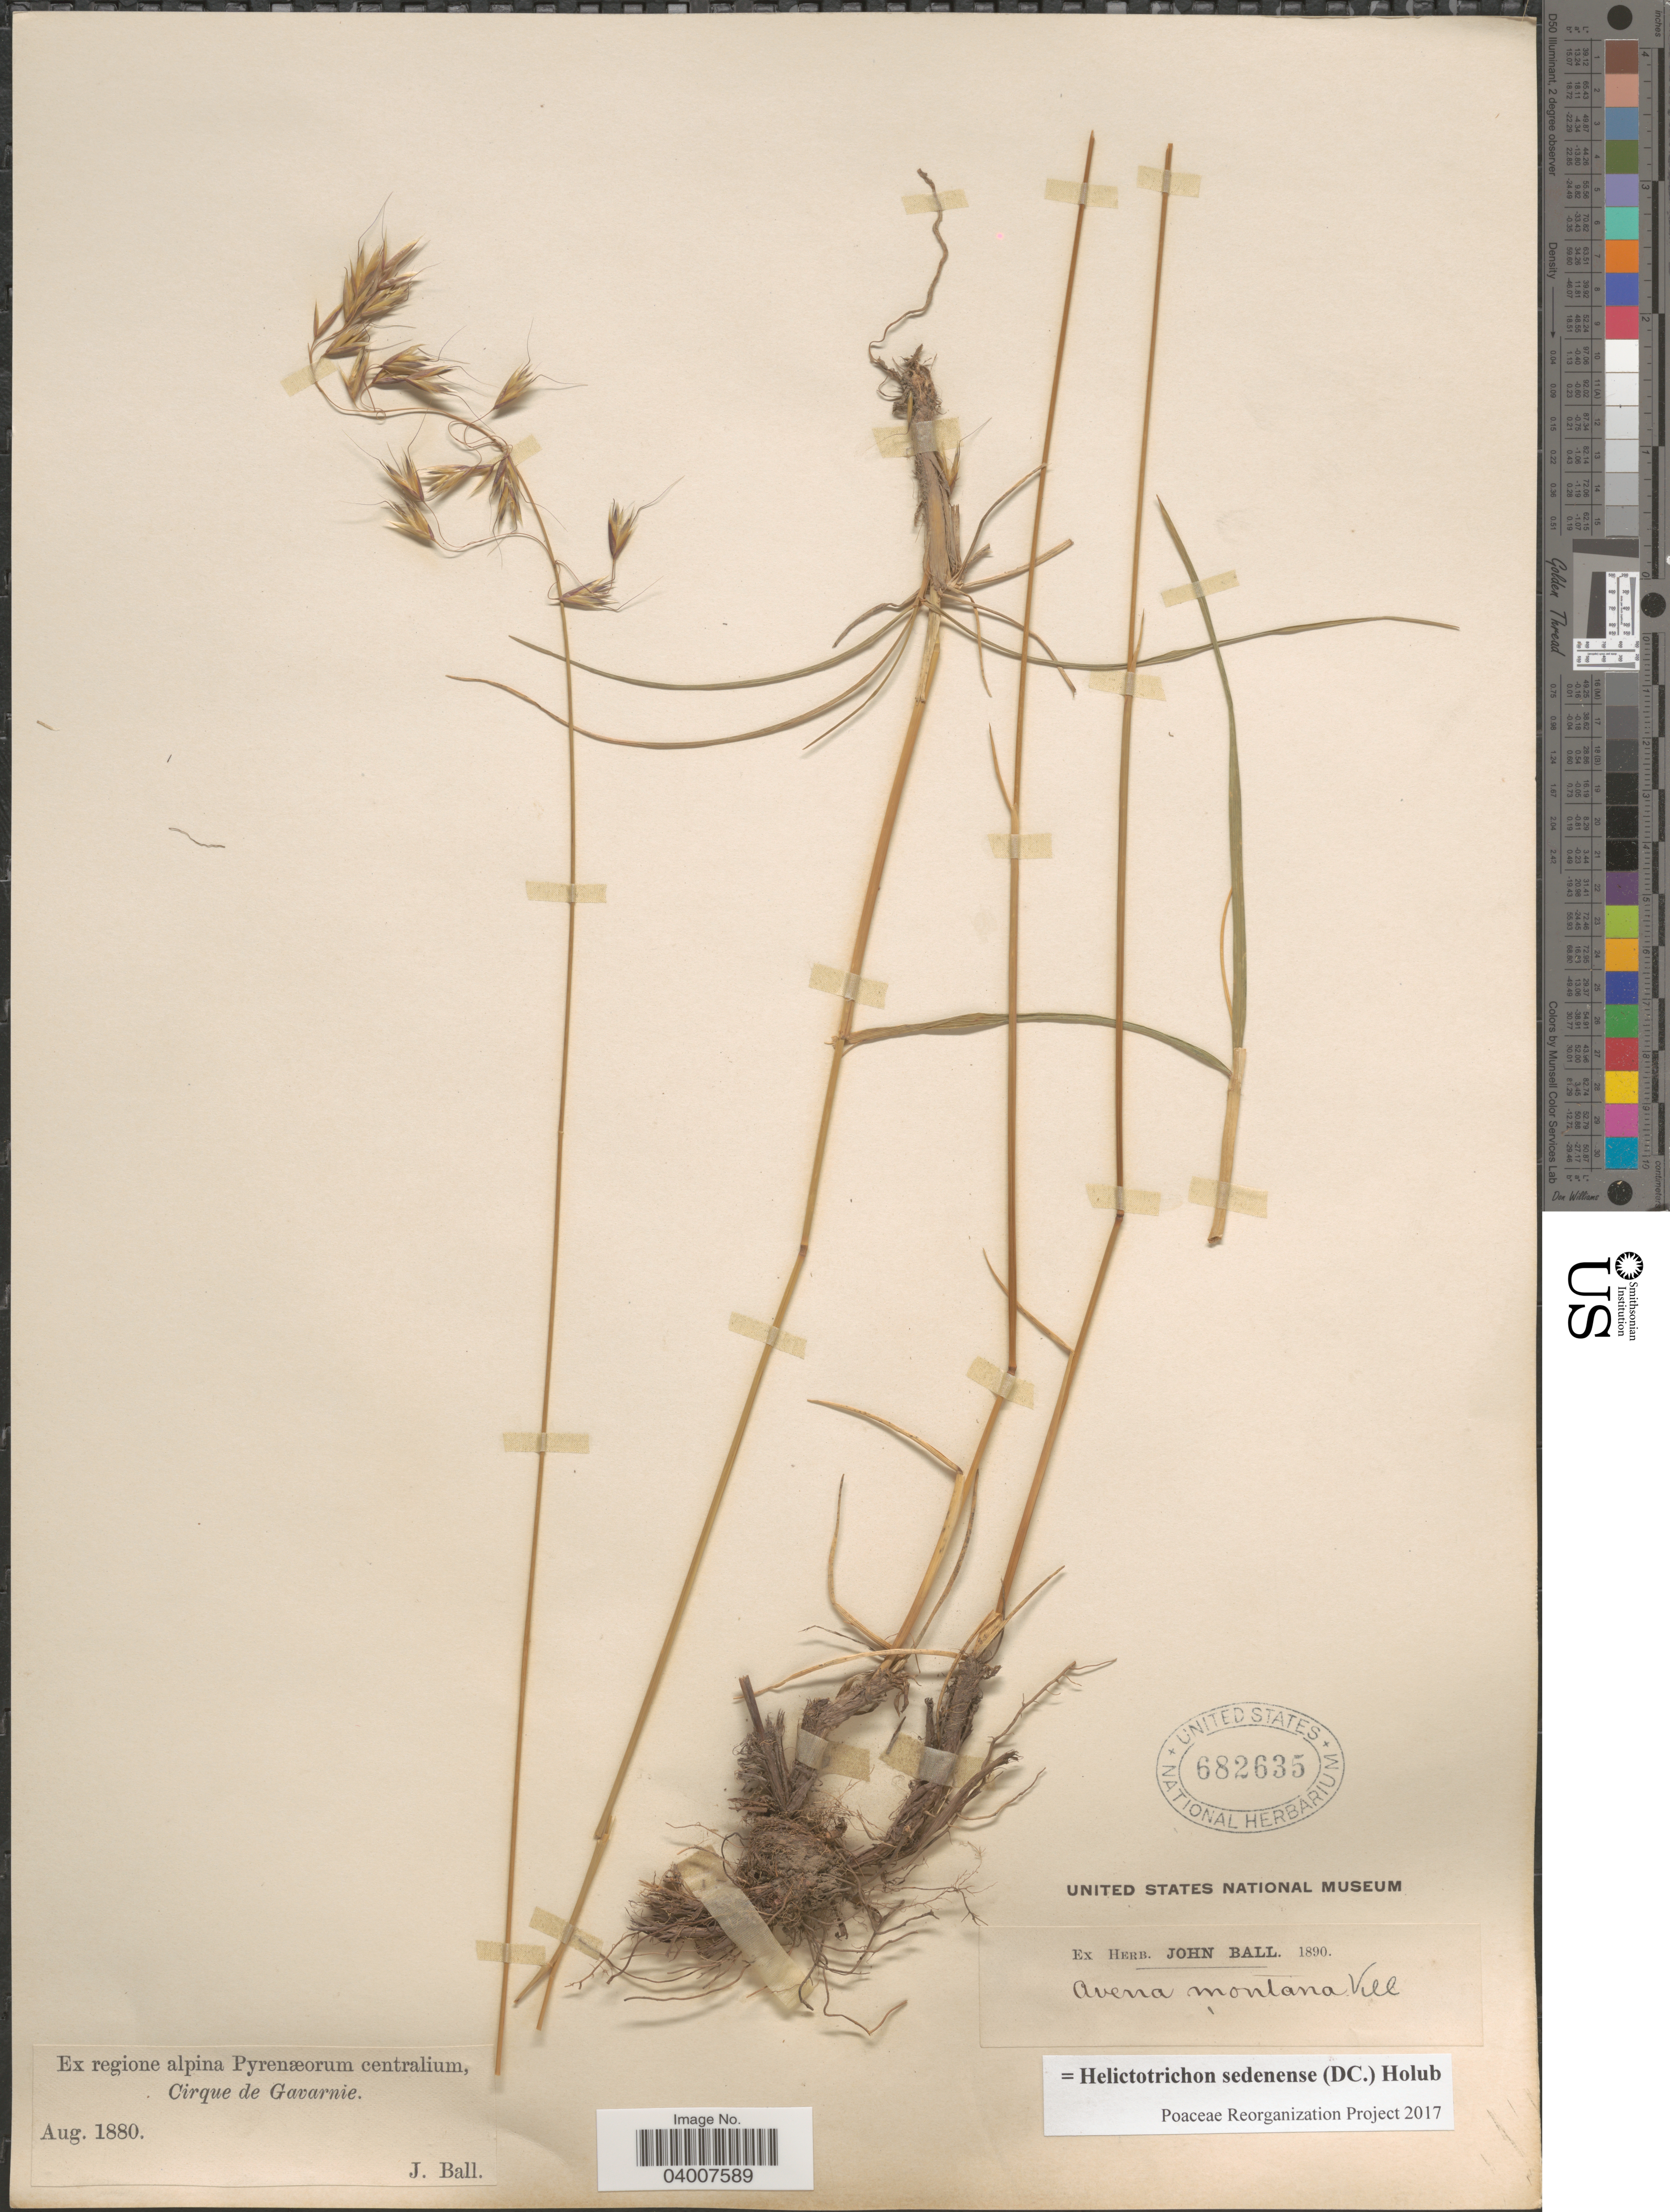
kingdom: Plantae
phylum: Tracheophyta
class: Liliopsida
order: Poales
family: Poaceae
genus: Helictotrichon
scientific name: Helictotrichon sedenense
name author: (DC.) Holub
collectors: J. Ball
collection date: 1880-08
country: France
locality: Ex regione alpina Pyrenæorum centralium, Cirque de Gavarnie.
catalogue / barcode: US 682635